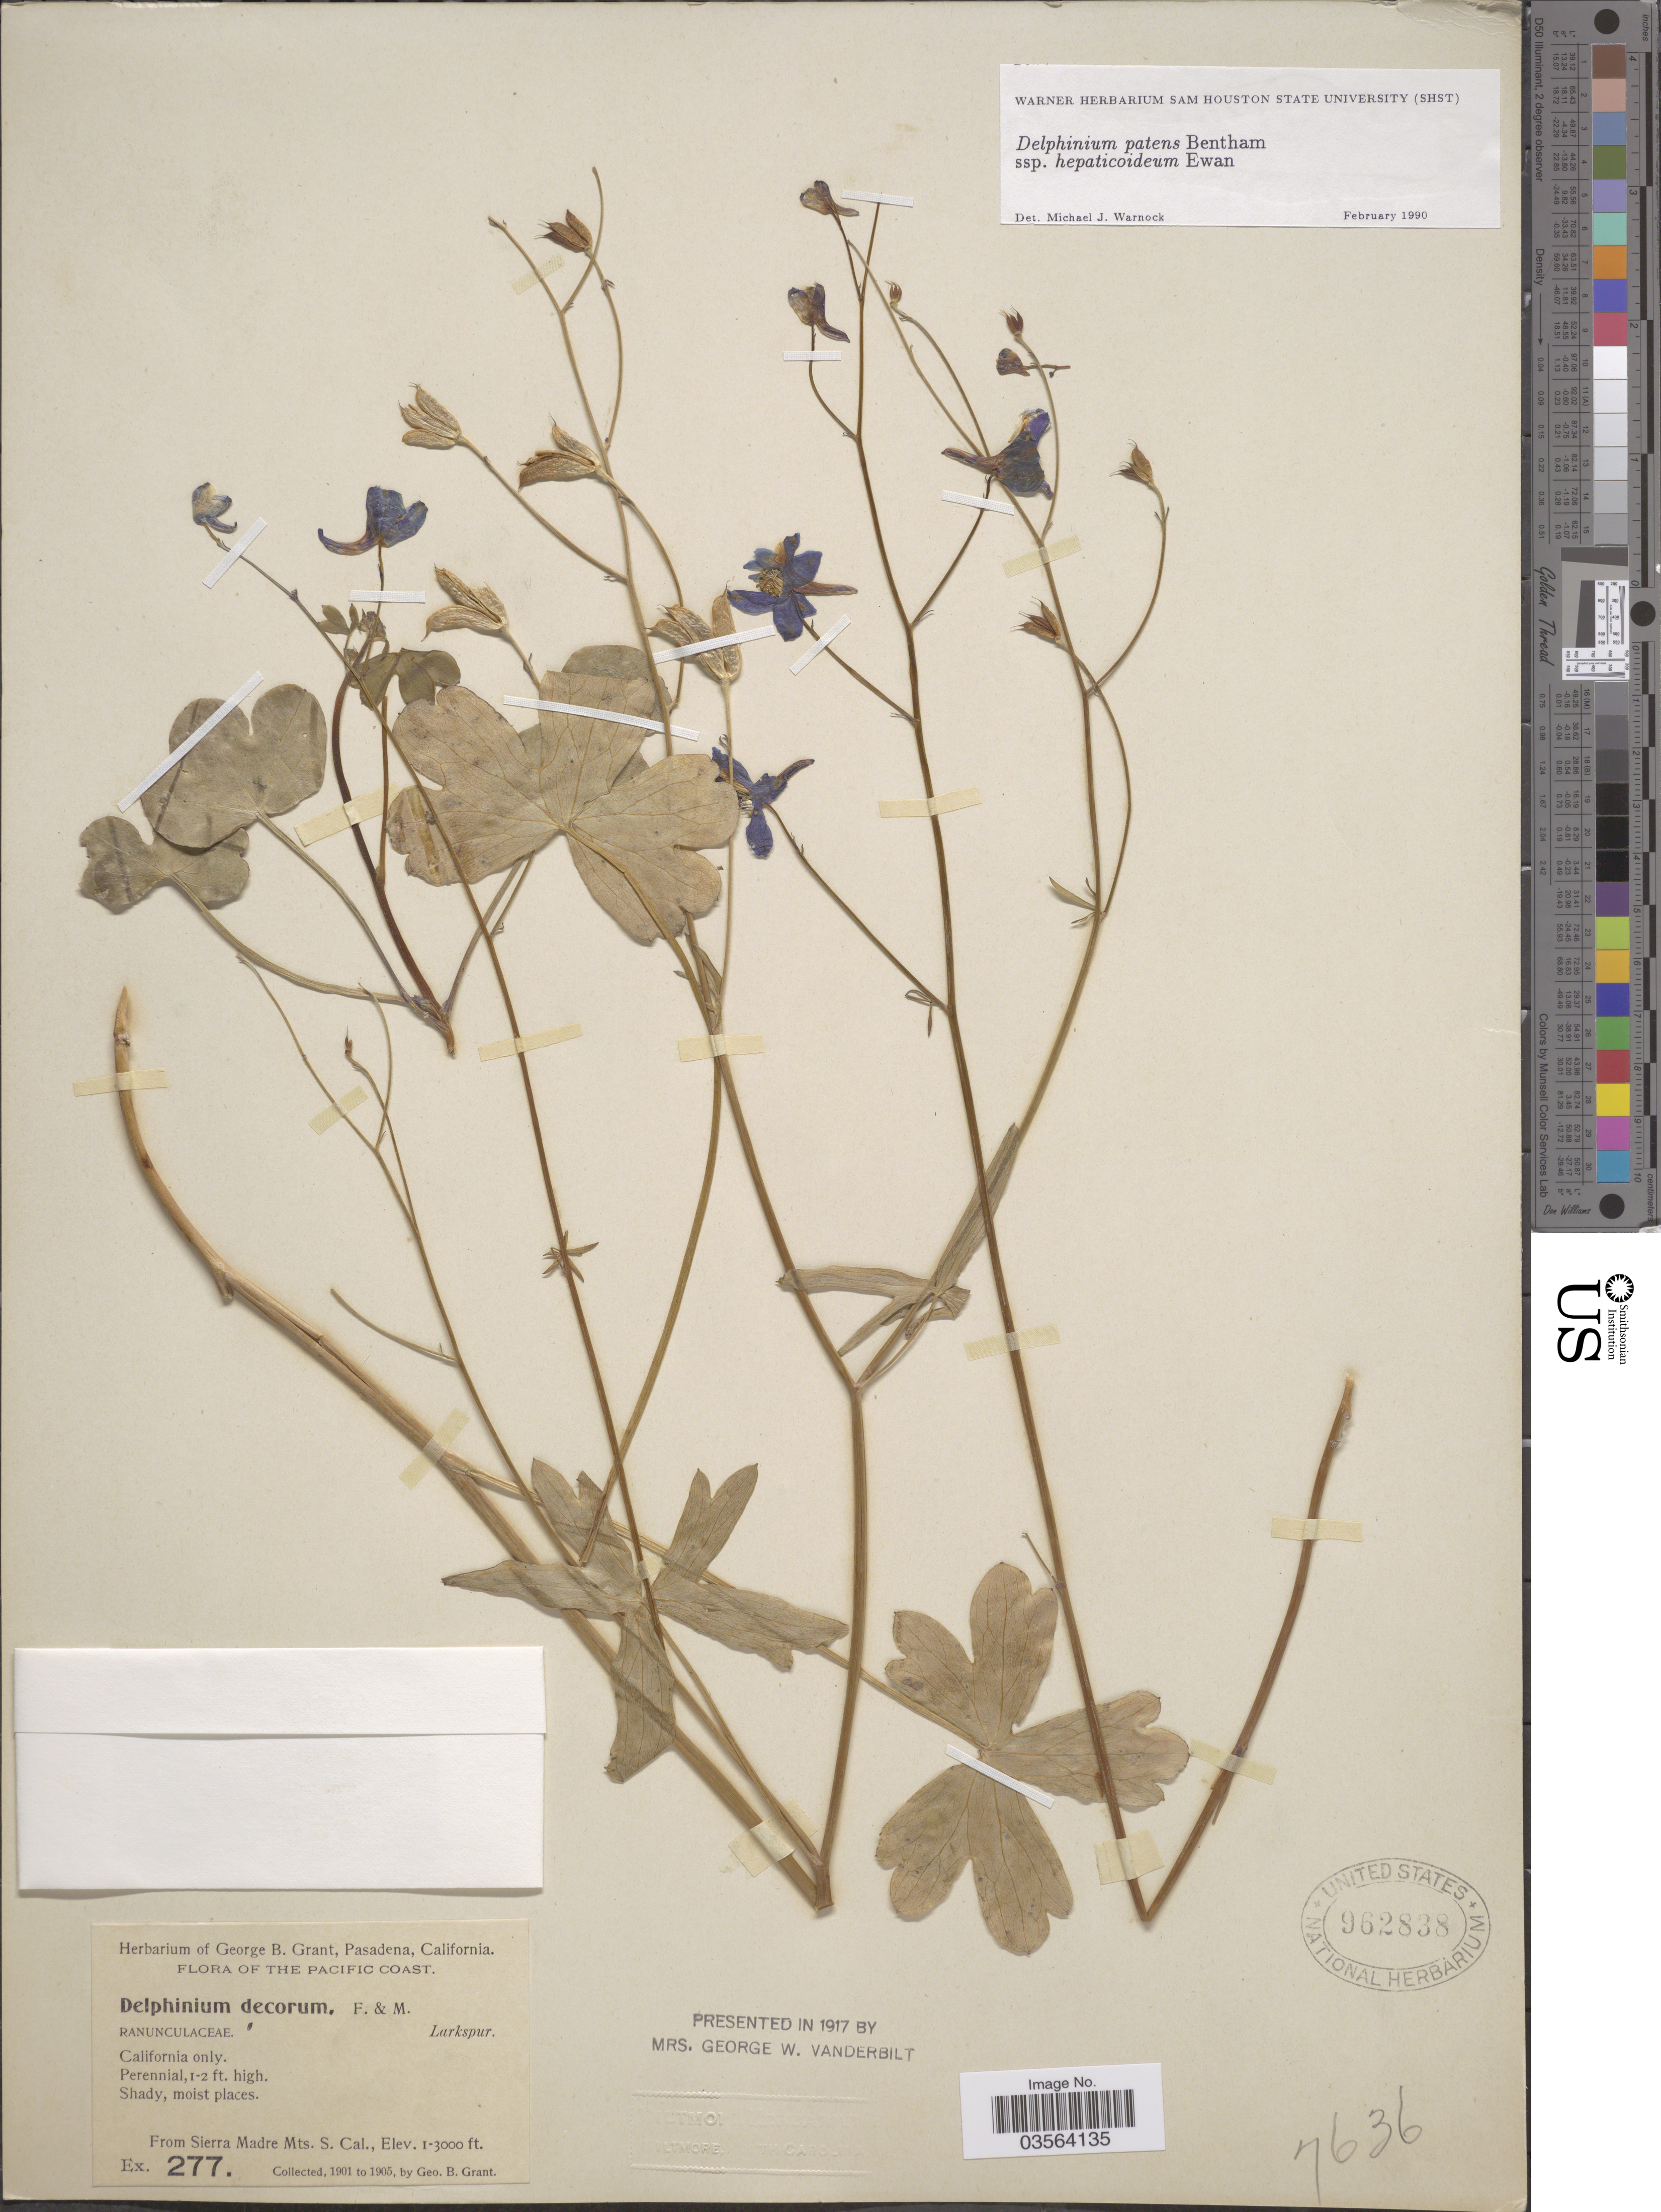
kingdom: Plantae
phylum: Tracheophyta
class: Magnoliopsida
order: Ranunculales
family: Ranunculaceae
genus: Delphinium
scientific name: Delphinium patens subsp. hepaticoideum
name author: Ewan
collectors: G. Grant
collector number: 277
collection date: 1901/1905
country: United States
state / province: California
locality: The Pacific Coast. Sierra Madre Mts. S. Cal.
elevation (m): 305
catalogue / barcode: US 962838